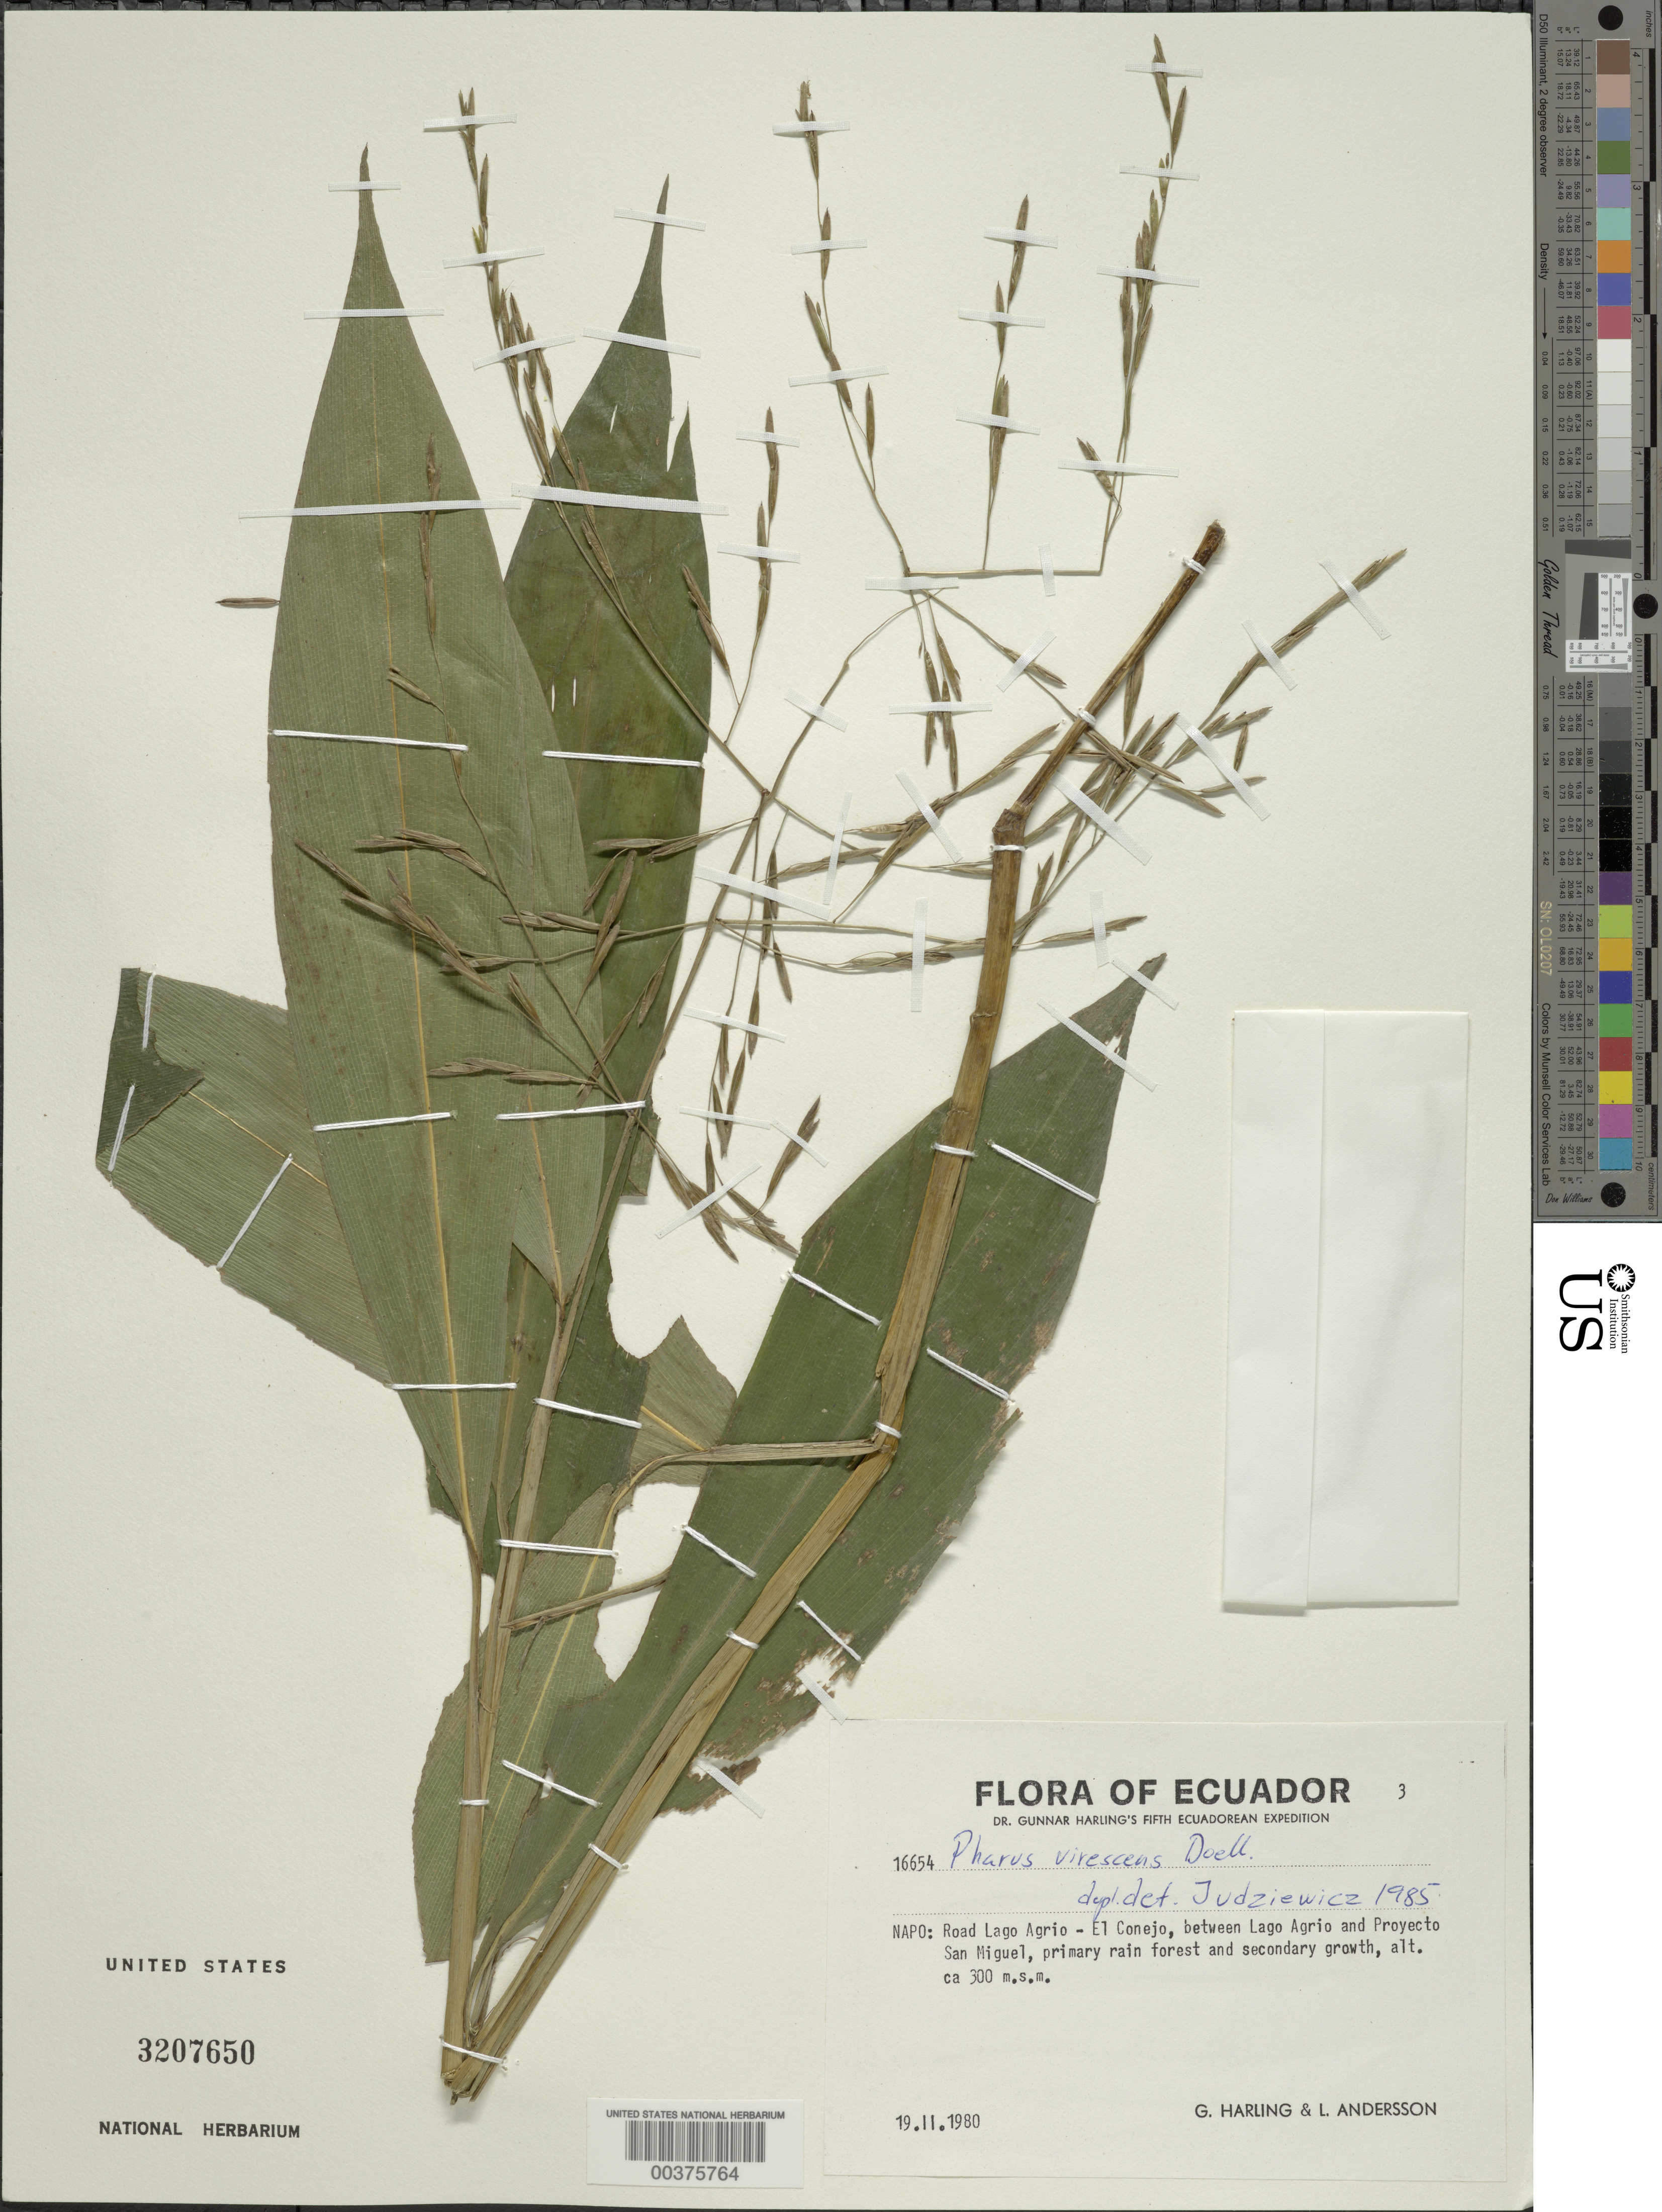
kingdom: Plantae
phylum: Tracheophyta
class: Liliopsida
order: Poales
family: Poaceae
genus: Pharus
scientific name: Pharus virescens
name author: Döll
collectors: G. Harling & L. Andersson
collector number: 16654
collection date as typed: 11 Feb 1980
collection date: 1980-02-11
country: Ecuador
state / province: Napo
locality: Road lago agRio-el Conejo, between lago agRio and proyecto Sal Miguel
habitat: Primary rain forest and secondary growth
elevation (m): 300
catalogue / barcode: US 3207650